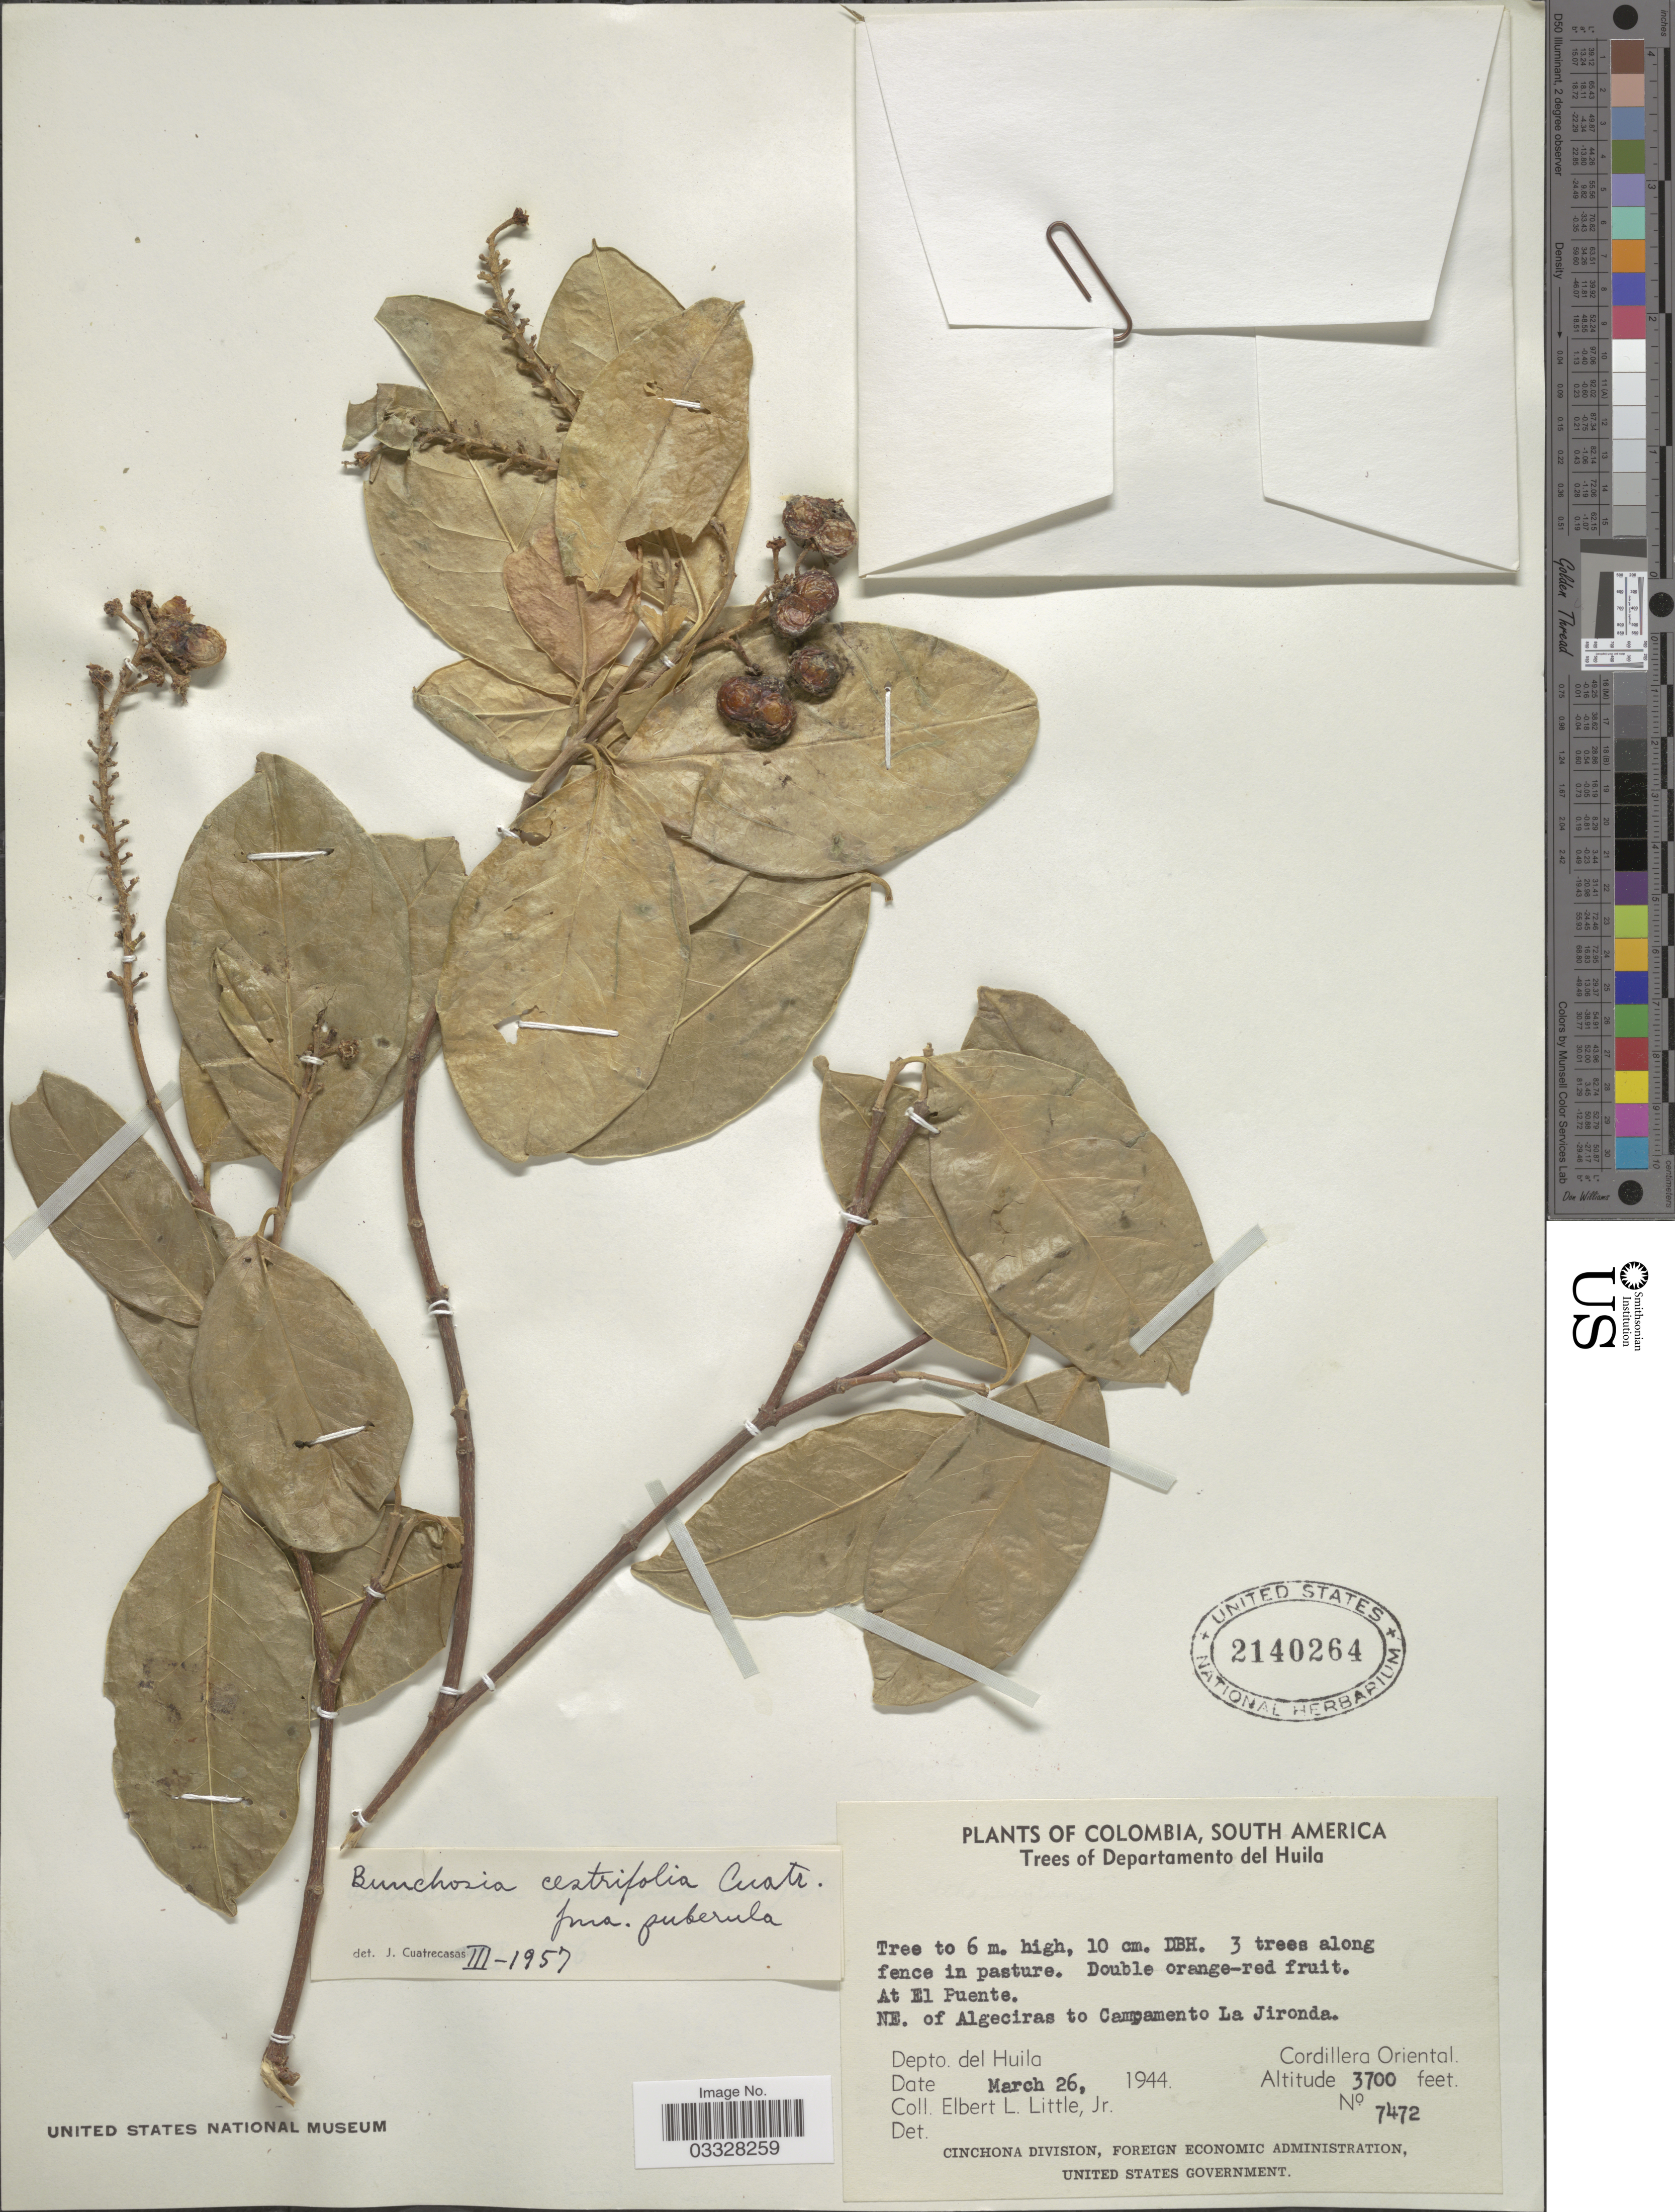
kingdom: Plantae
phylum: Tracheophyta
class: Magnoliopsida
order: Malpighiales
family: Malpighiaceae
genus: Bunchosia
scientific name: Bunchosia cestrifolia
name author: Cuatrec.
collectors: E. L. Little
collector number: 7472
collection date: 1944-03-26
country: Colombia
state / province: Huila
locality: At El Puente. NE. of Algeciras to Campamento La Jironda. Depto. del Huila. Cordillera Oriental.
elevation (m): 1128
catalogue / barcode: US 2140264